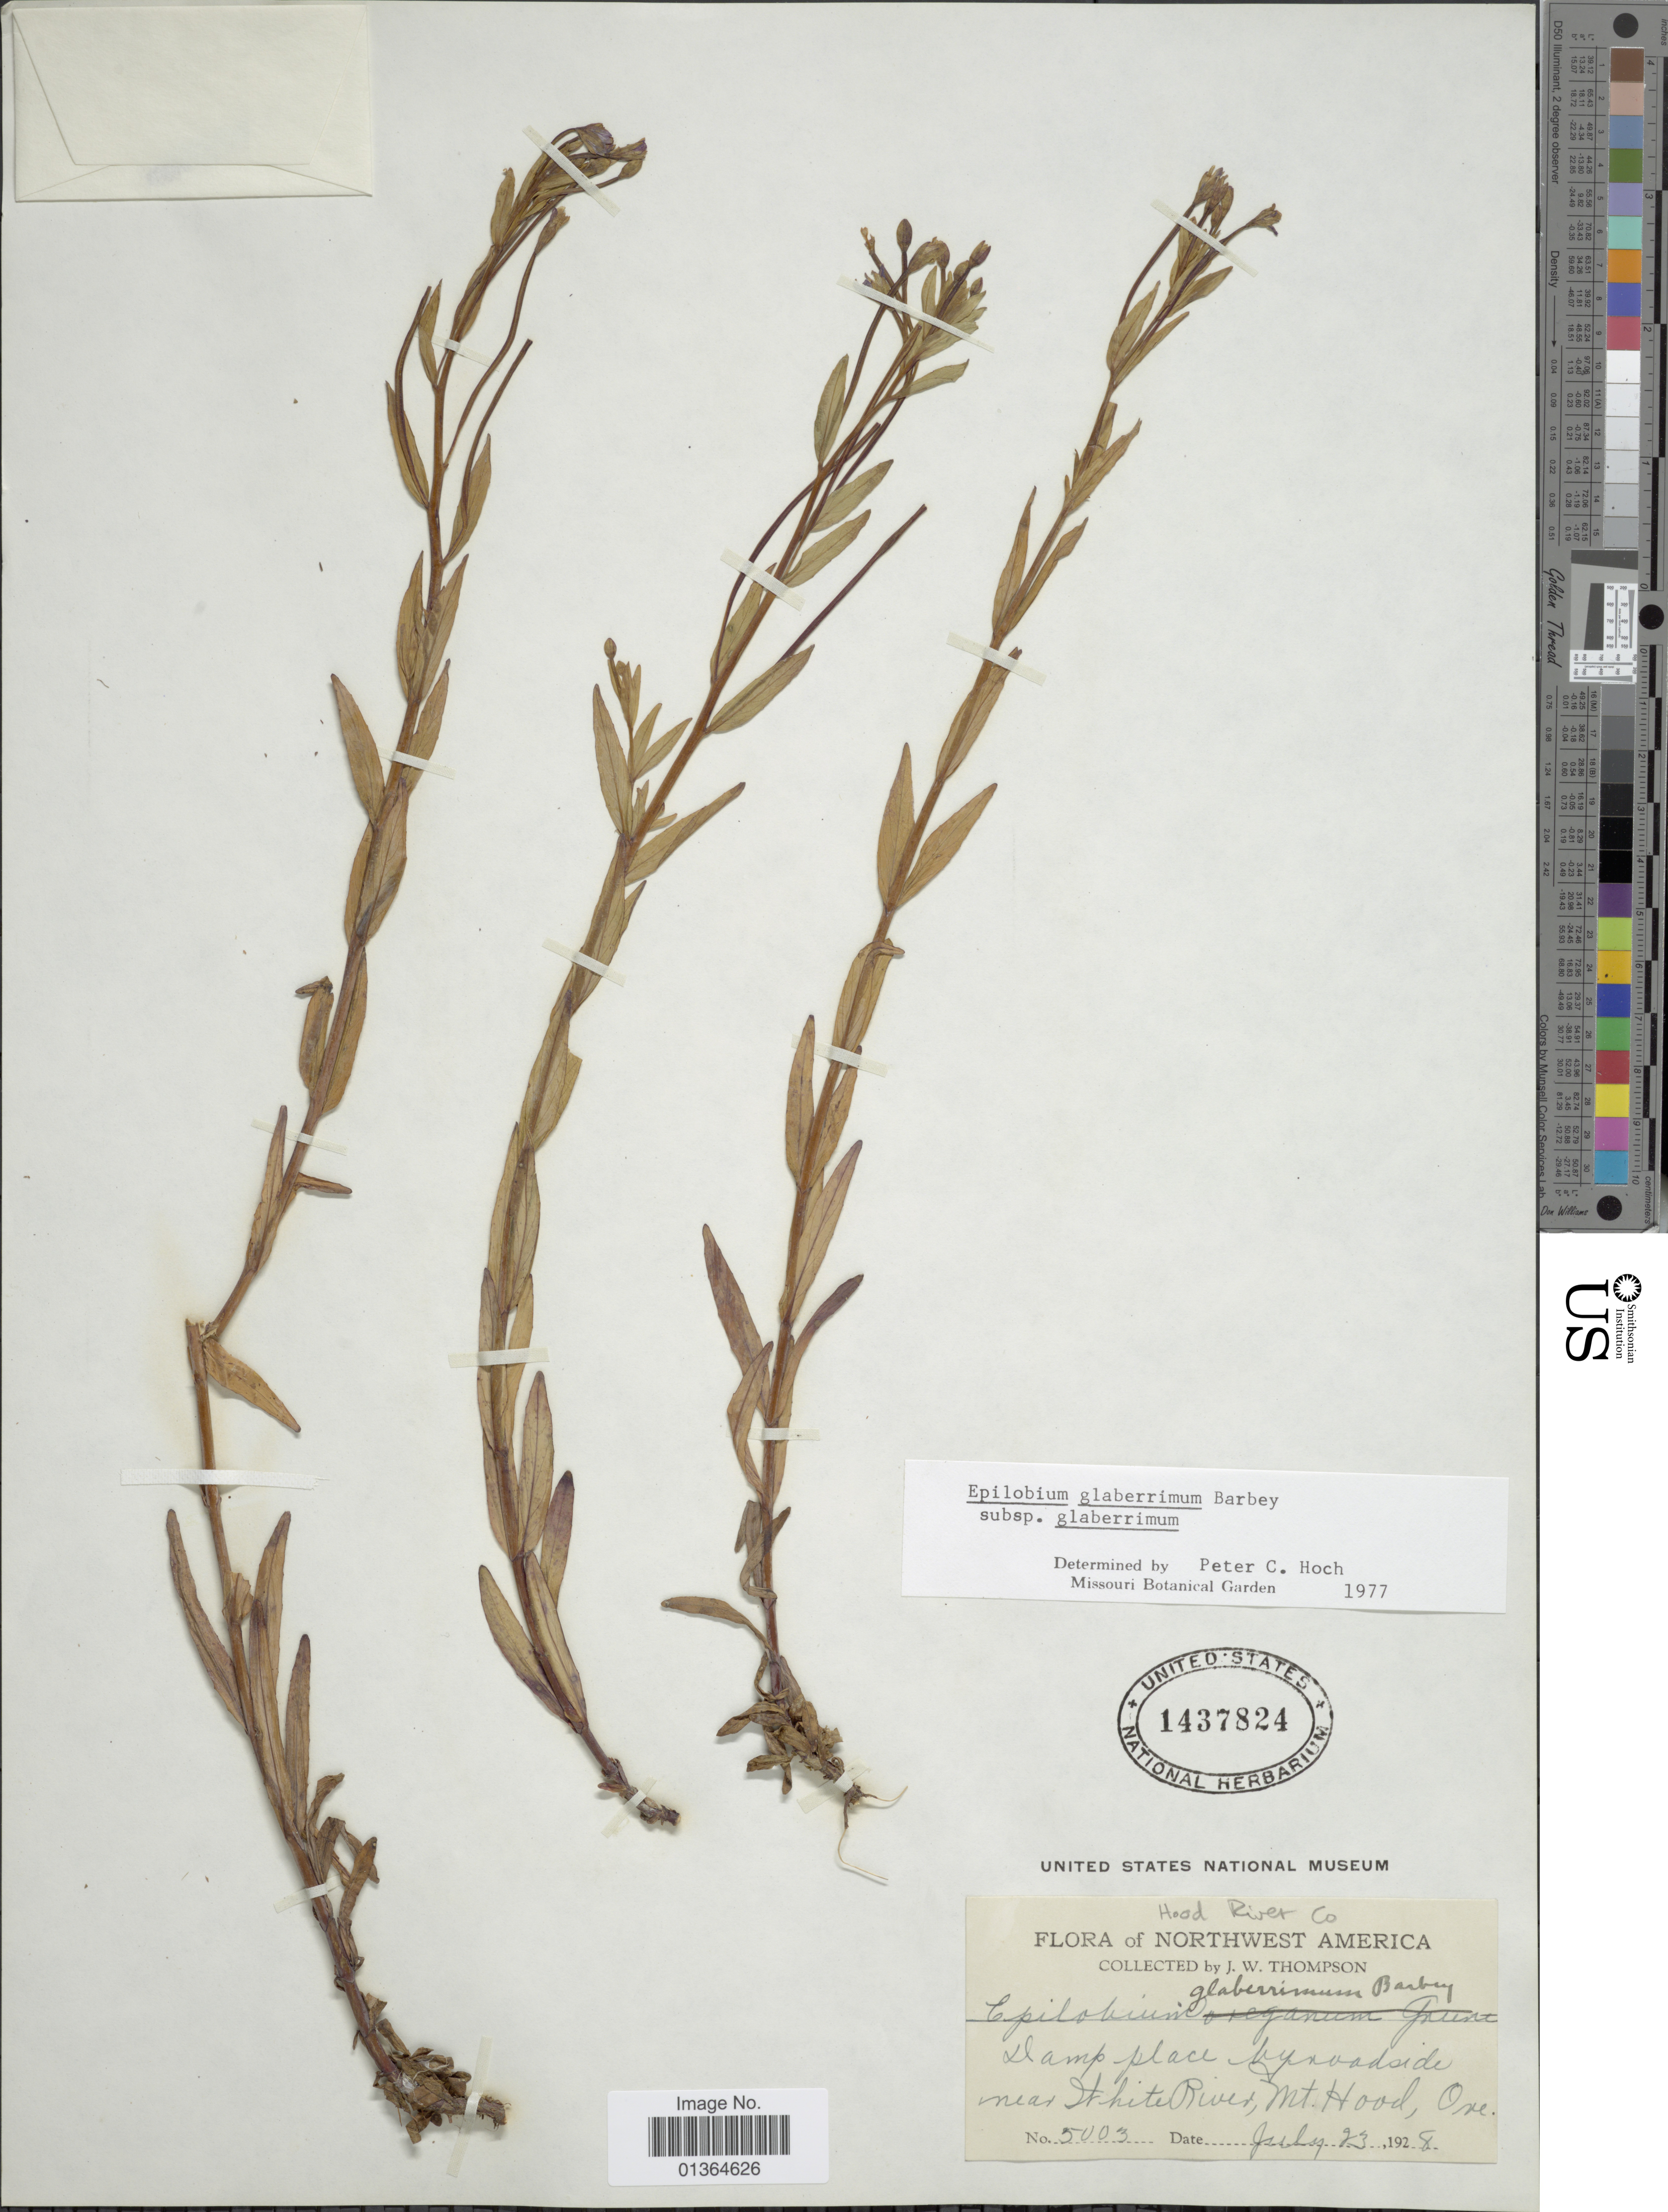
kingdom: Plantae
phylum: Tracheophyta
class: Magnoliopsida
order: Myrtales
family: Onagraceae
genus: Epilobium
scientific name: Epilobium glaberrimum subsp. glaberrimum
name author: Barbey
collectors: J. W. Thompson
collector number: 5003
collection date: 1928-07-23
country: United States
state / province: Oregon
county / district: Hood River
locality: Hood River Co. Damp place by roadside near White River, Mt. Hood.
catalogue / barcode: US 1437824